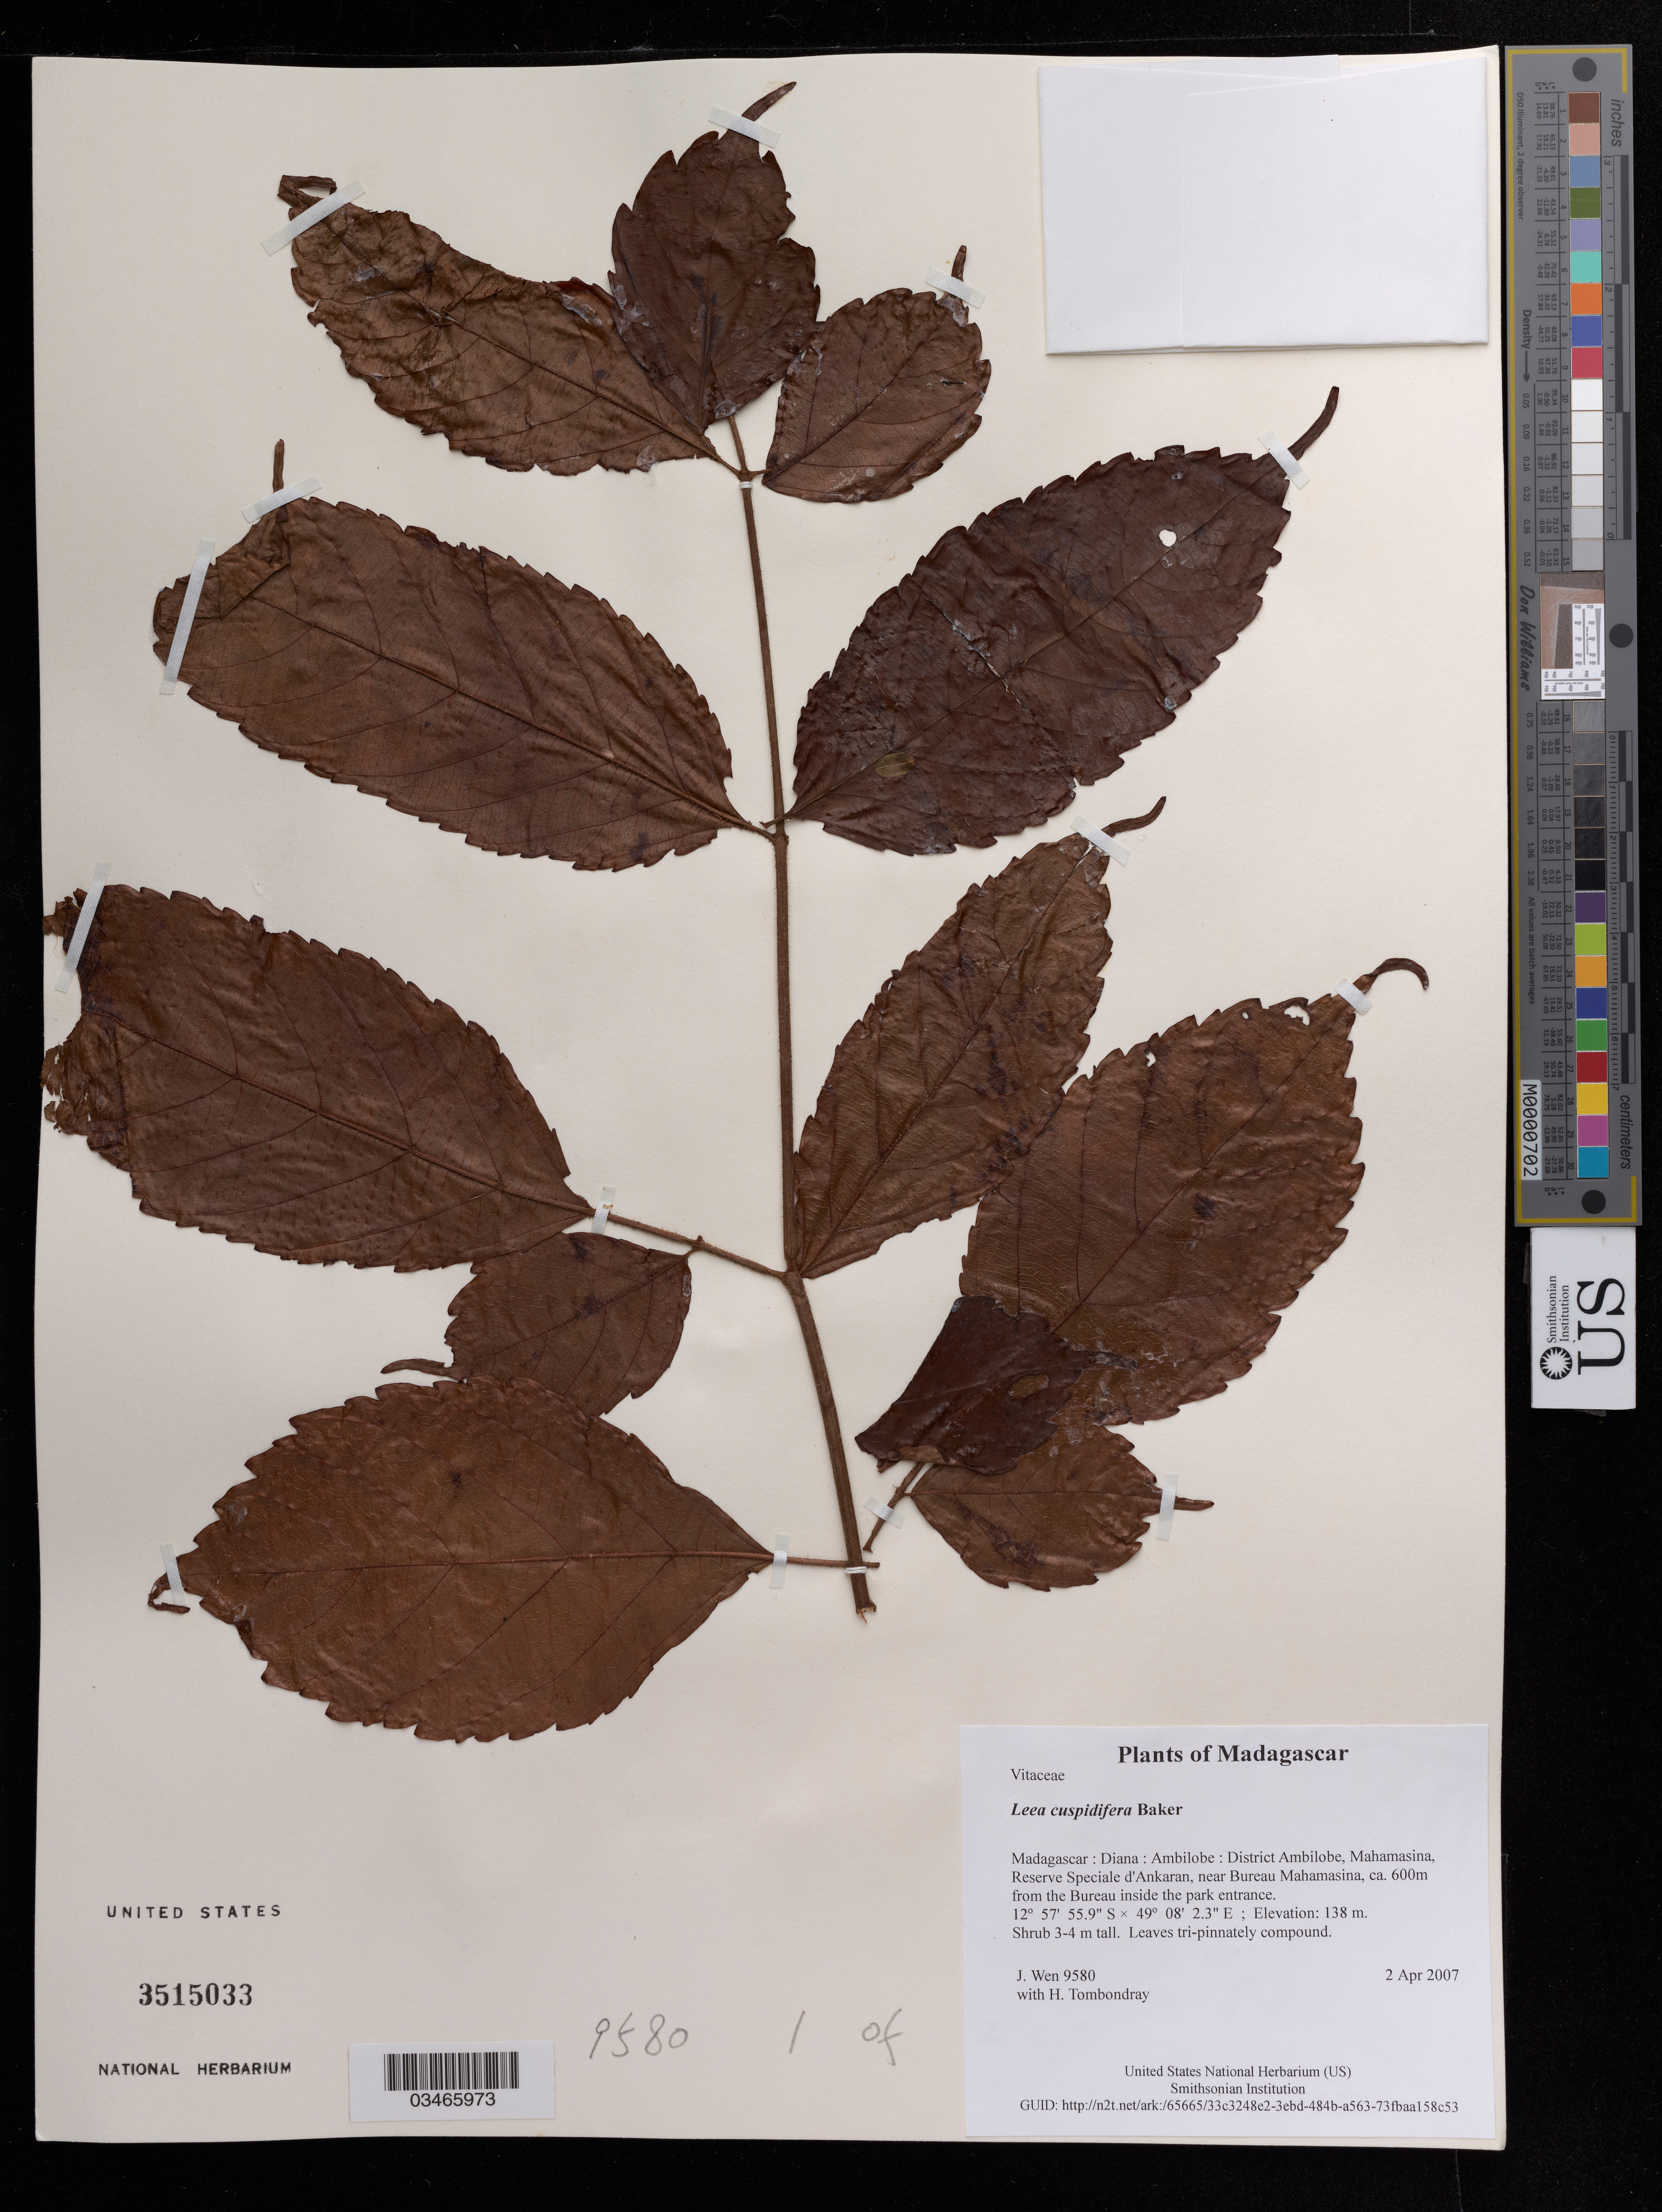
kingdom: Plantae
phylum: Tracheophyta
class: Magnoliopsida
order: Vitales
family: Vitaceae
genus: Leea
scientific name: Leea cuspidifera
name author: Baker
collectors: J. Wen & H. Tombondray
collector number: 9580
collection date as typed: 02 Apr 2007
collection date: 2007-04-02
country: Madagascar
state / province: Diana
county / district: Ambilobe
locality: District Ambilobe, Mahamasina, Reserve Speciale d'Ankaran, near Bureau Mahamasina, ca. 600m from the Bureau inside the park entrance.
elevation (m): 138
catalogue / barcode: US 3515033